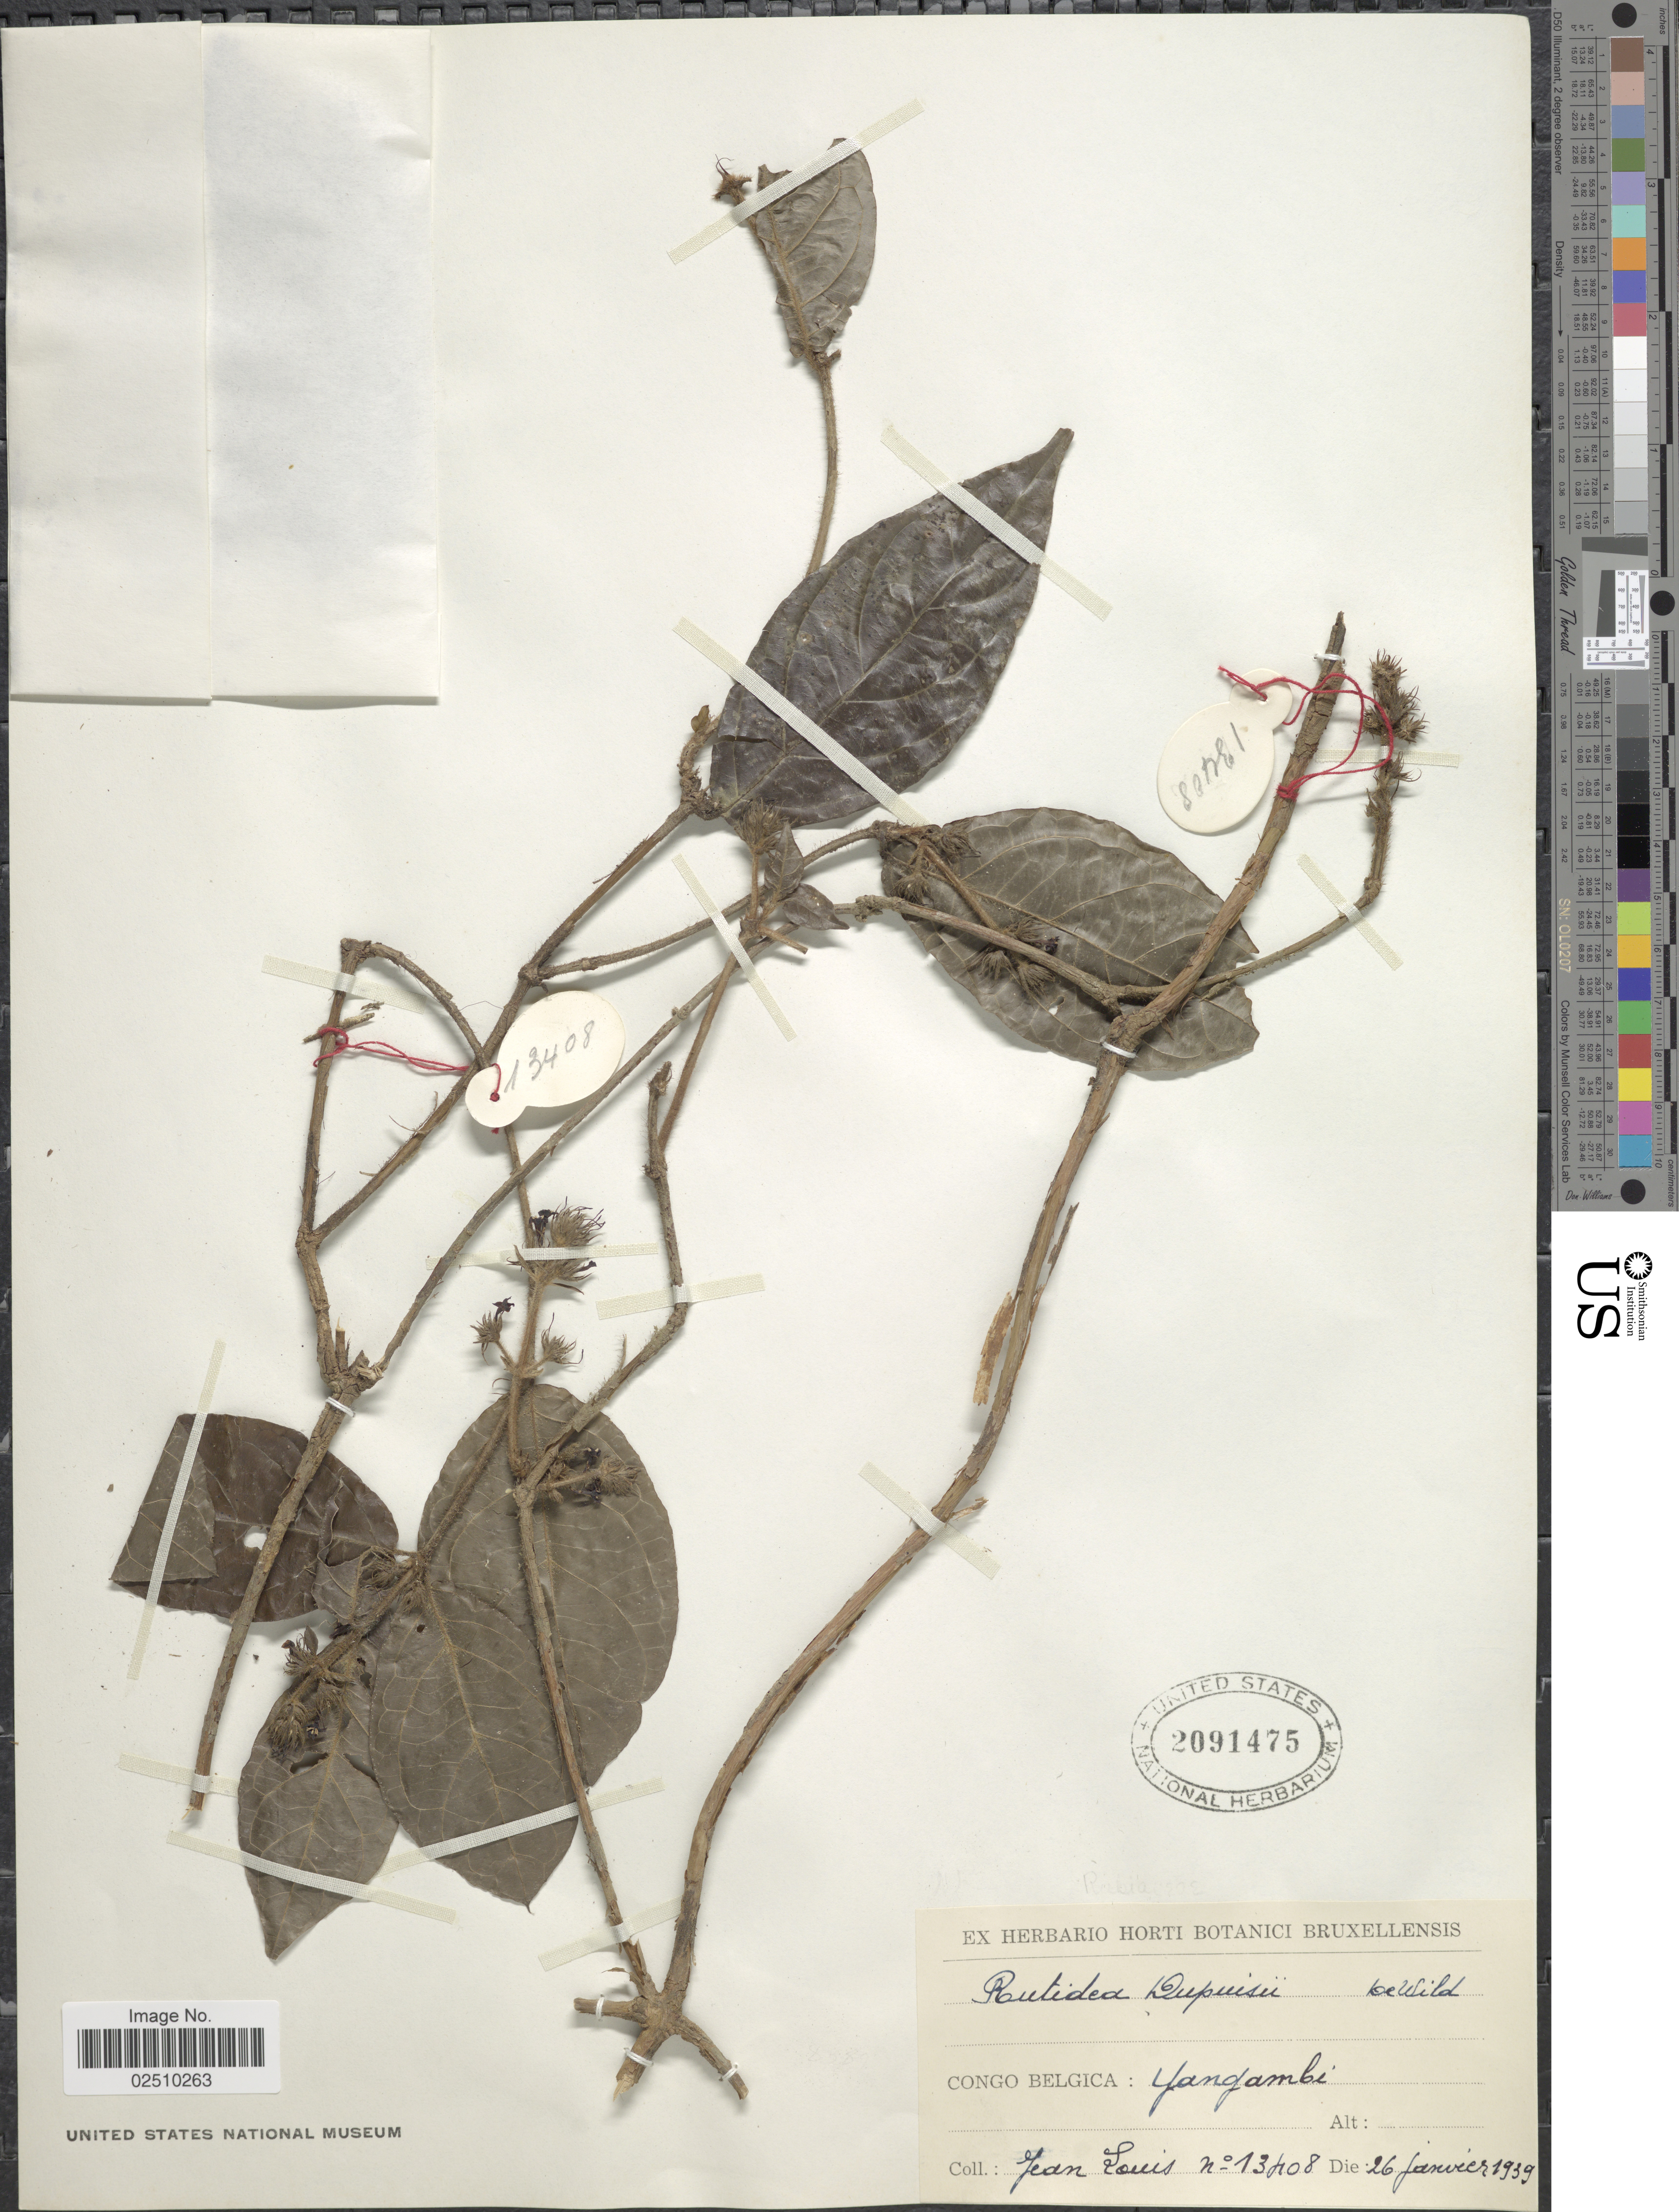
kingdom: Plantae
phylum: Tracheophyta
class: Magnoliopsida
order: Gentianales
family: Rubiaceae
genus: Rutidea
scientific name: Rutidea dupuisii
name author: De Wild.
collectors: J. Louis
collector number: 13408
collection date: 1939-01-26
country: Congo, Democratic Republic of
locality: Congo Belgica: Yangambi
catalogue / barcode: US 2091475